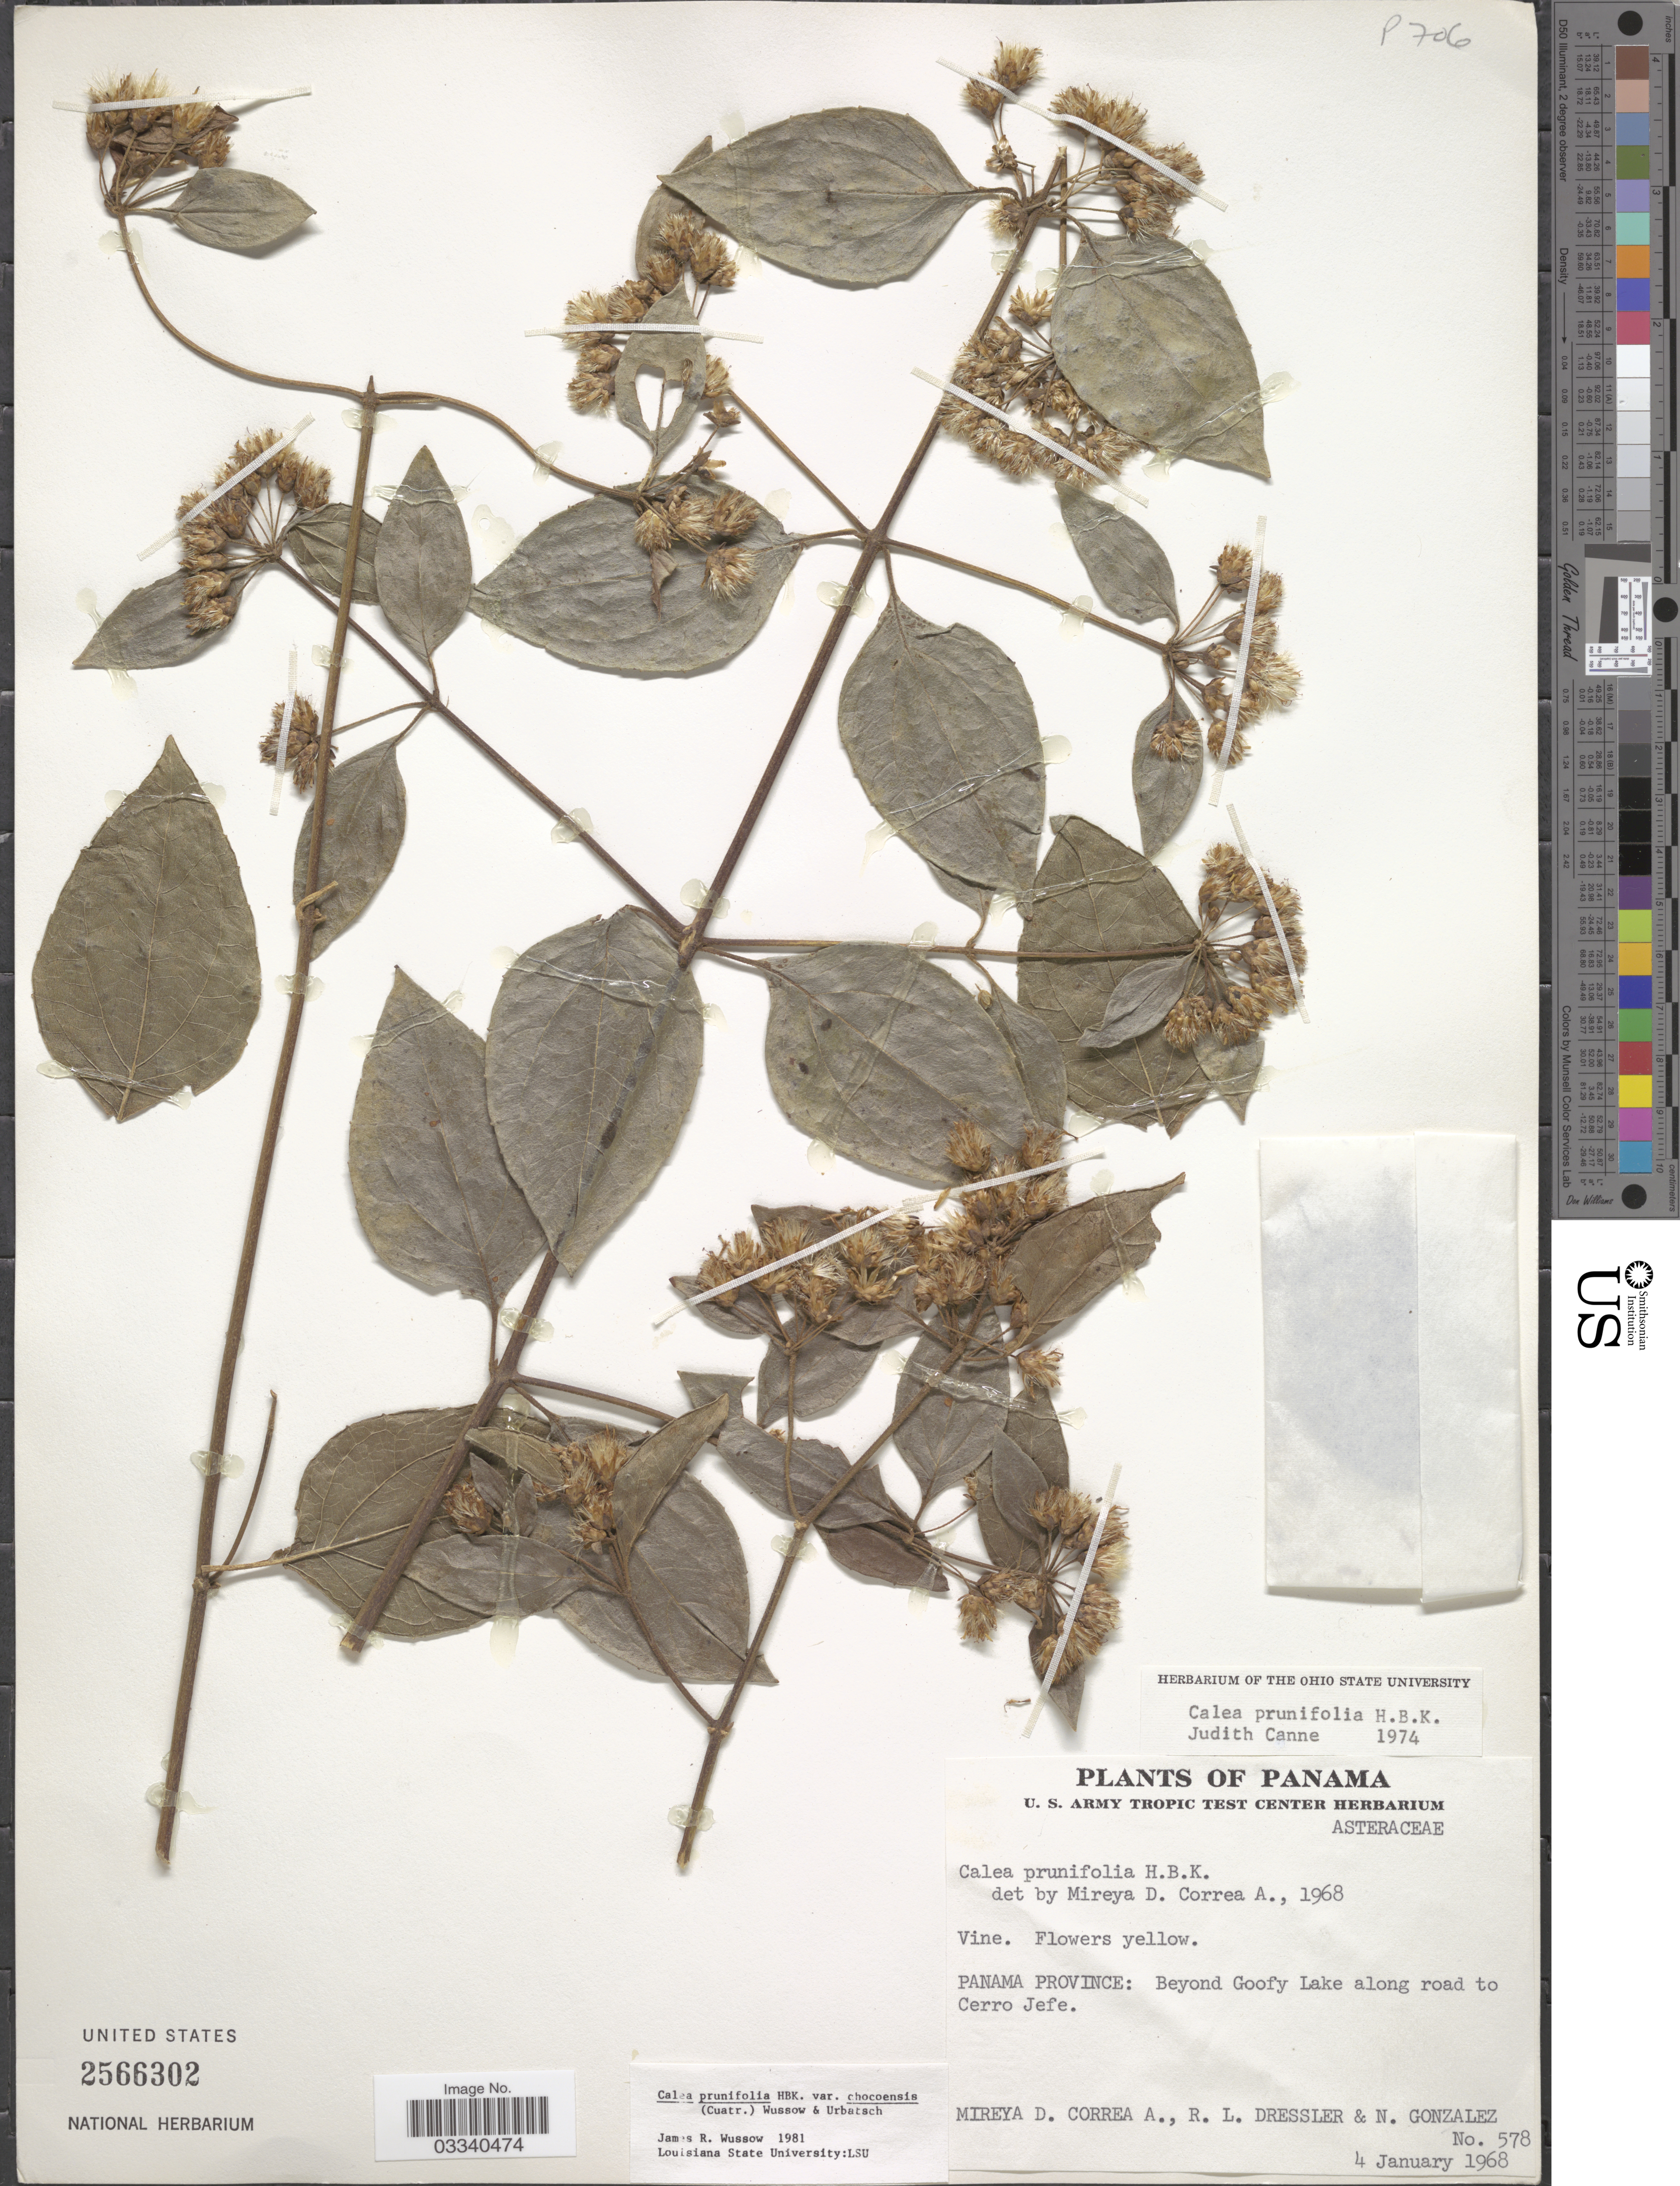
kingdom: Plantae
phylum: Tracheophyta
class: Magnoliopsida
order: Asterales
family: Asteraceae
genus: Calea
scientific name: Calea prunifolia var. chocoensis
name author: Kunth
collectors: M. D. Corrêa-A., R. Dressler & N. Gonzalez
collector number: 578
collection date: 1968-01-04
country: Panama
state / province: Panamá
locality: Beyond Goofy Lake along road to Cerro Jefe.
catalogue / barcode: US 2566302